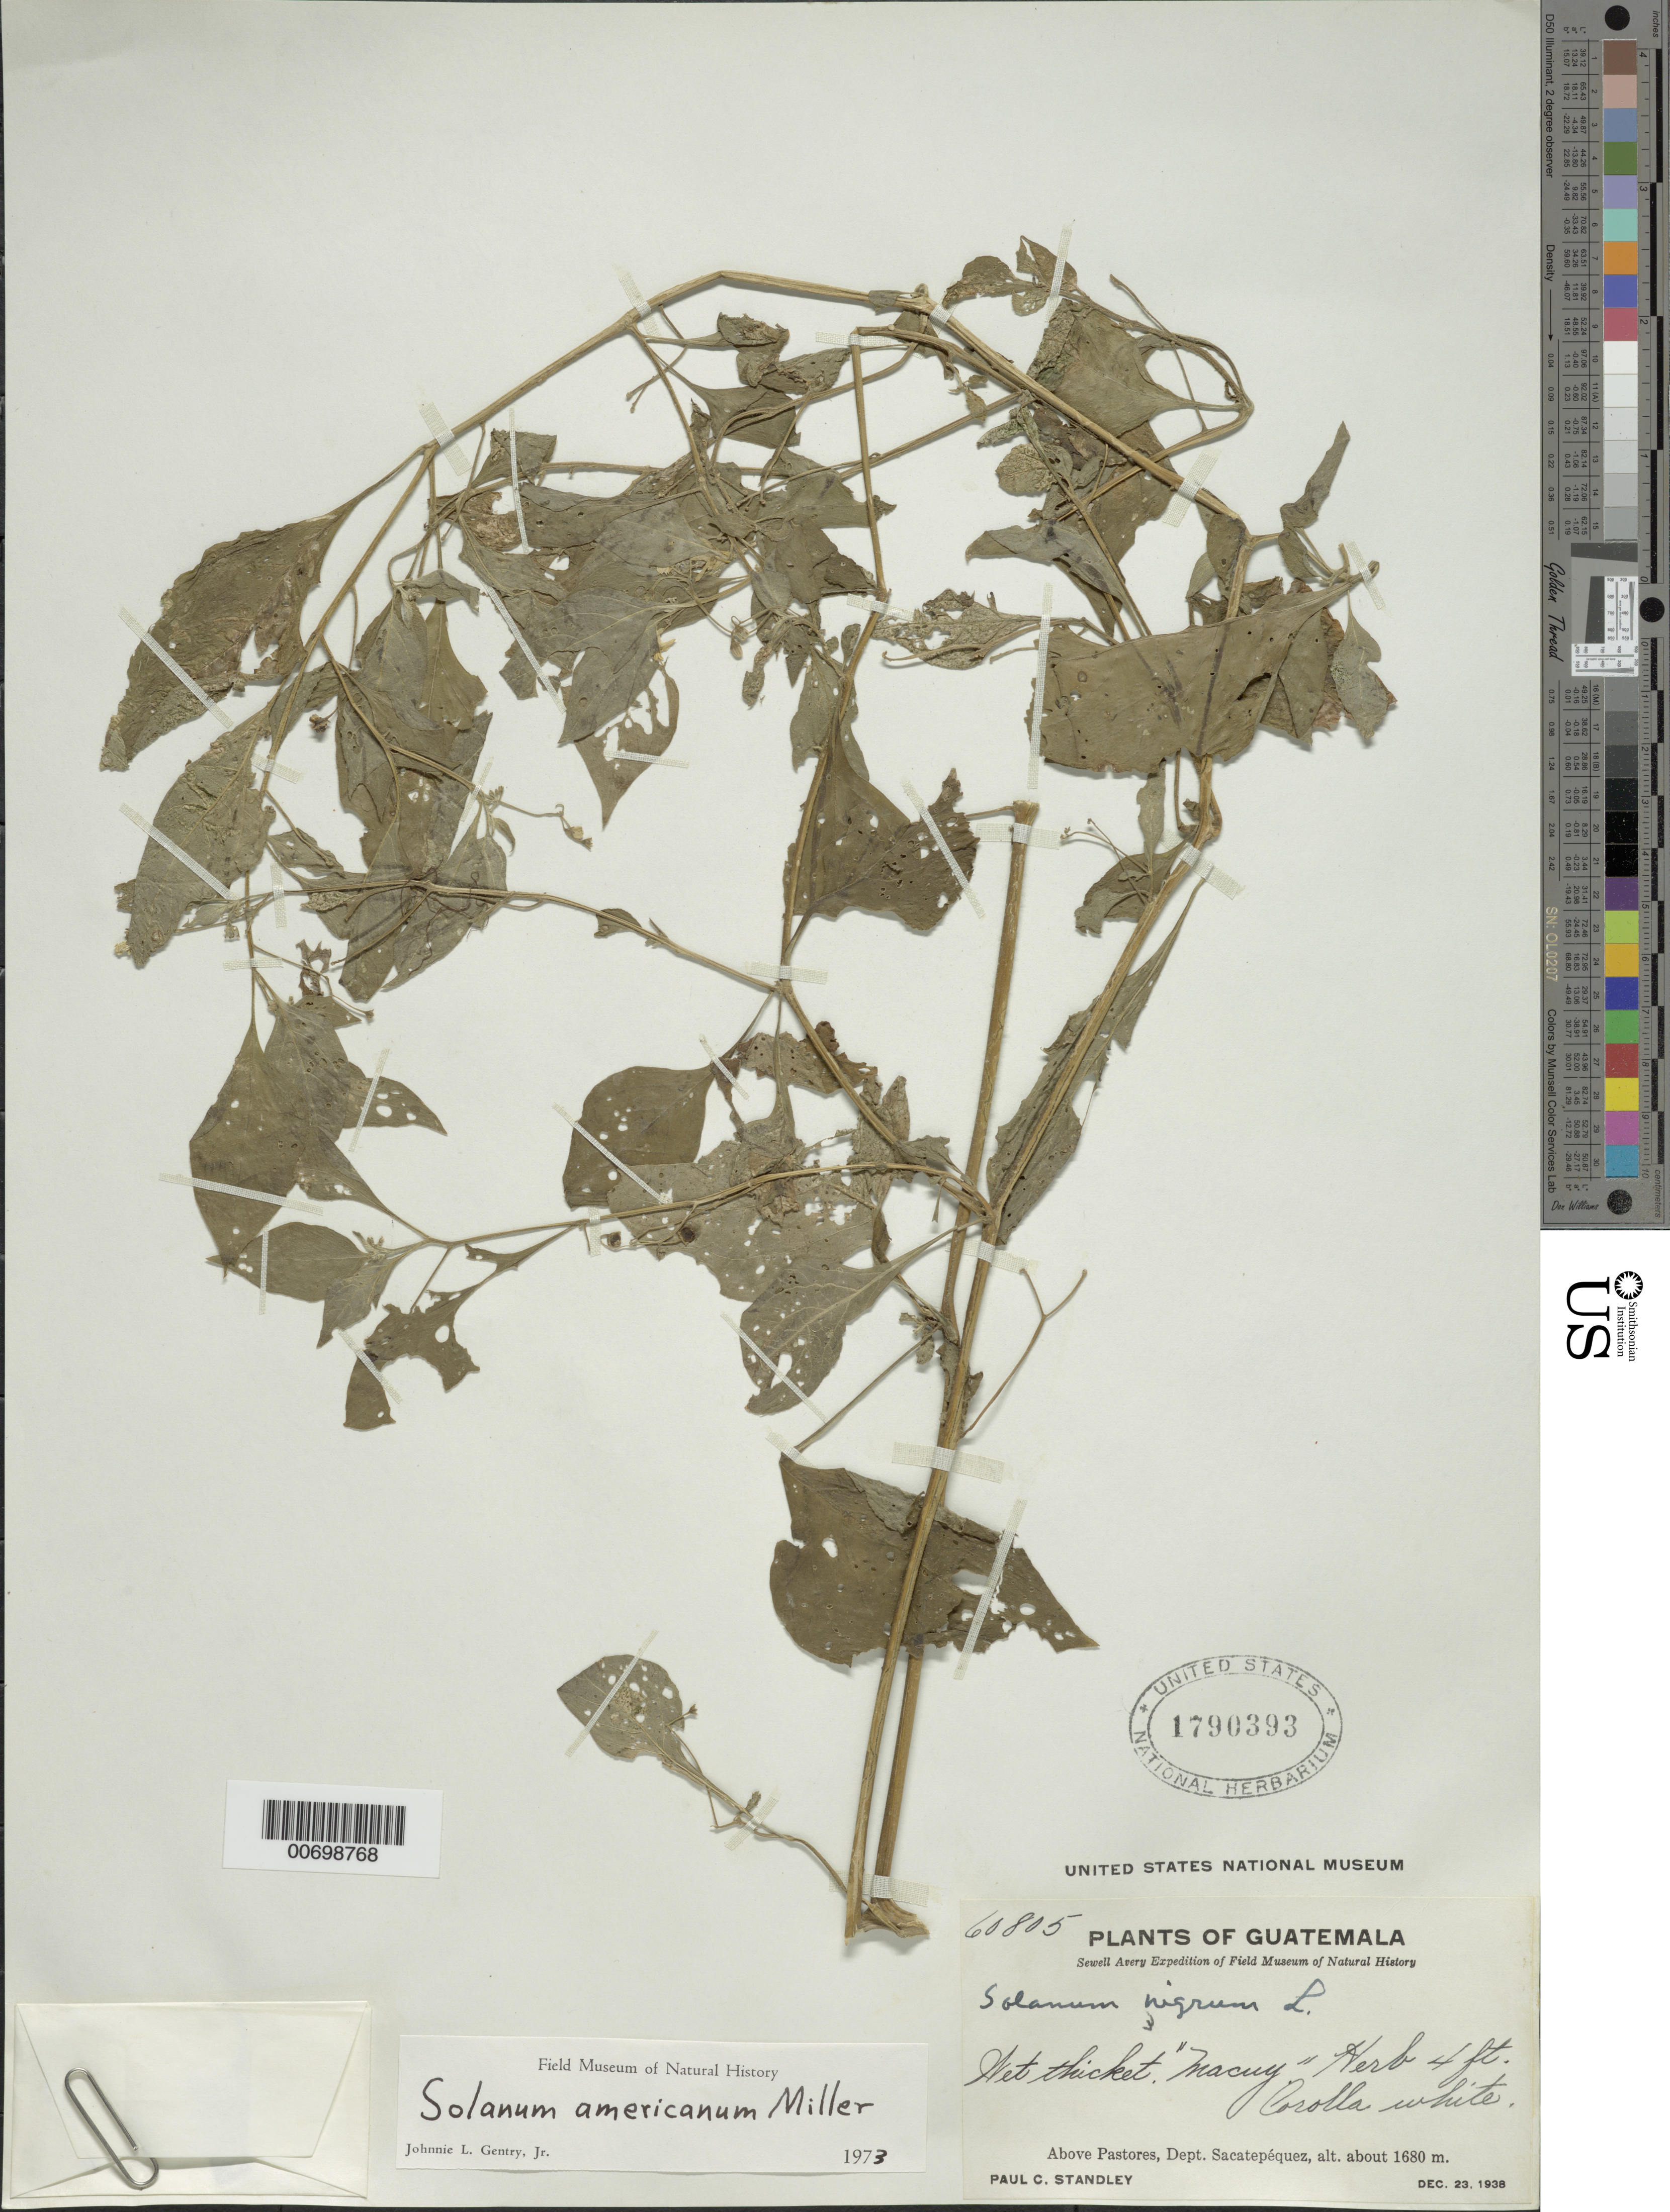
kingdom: Plantae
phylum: Tracheophyta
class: Magnoliopsida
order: Solanales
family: Solanaceae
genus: Solanum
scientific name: Solanum americanum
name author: Mill.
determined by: Gentry, J. L.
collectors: P. C. Standley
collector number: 60805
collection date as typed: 23 Dec 1938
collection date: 1938-12-23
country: Guatemala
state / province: Sacatepéquez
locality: about Pastores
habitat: Wet thicket.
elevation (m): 1680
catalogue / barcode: US 1790393